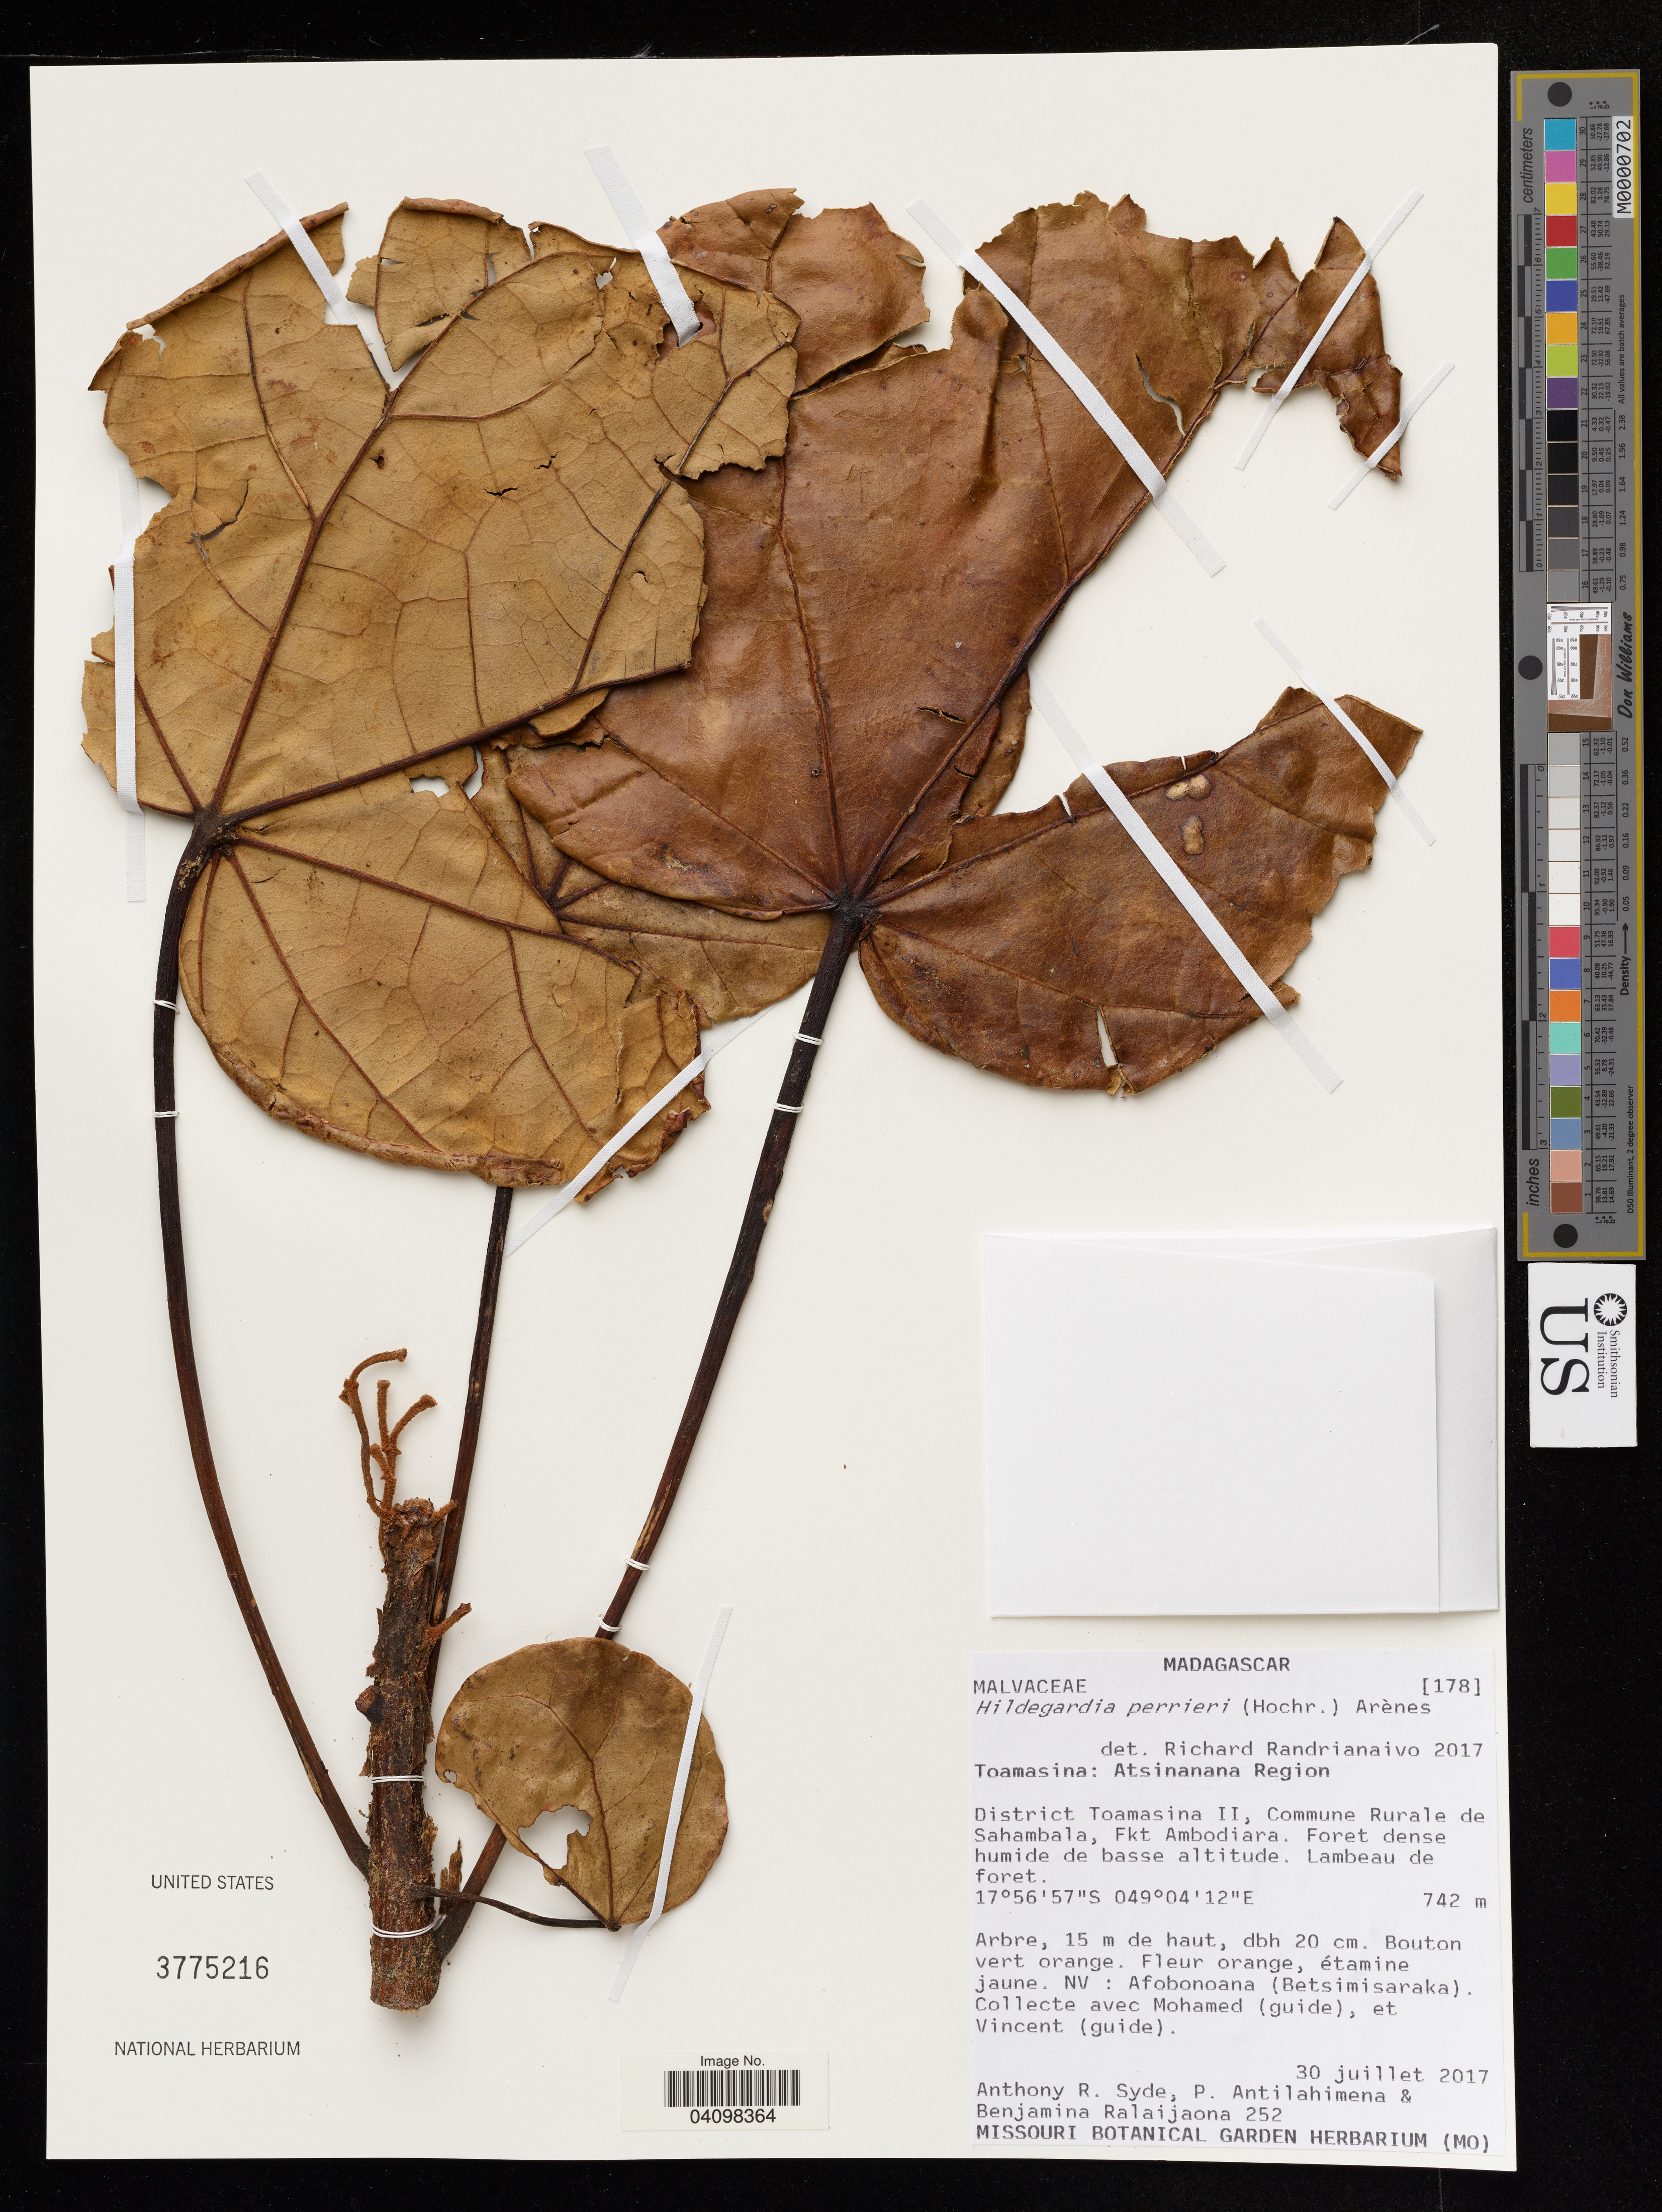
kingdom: Plantae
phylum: Tracheophyta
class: Magnoliopsida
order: Malvales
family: Malvaceae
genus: Hildegardia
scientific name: Hildegardia perrieri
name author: (Hochr.) Arènes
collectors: A. Syde, P. Antilahimena & B. Ralaijaona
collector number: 252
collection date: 2017-07-30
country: Madagascar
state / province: Toamasina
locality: Atsinanana Region. District Toamasina II, Commune Rurale de Sahambala, Fkt Ambodiara.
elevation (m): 742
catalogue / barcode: US 3775216